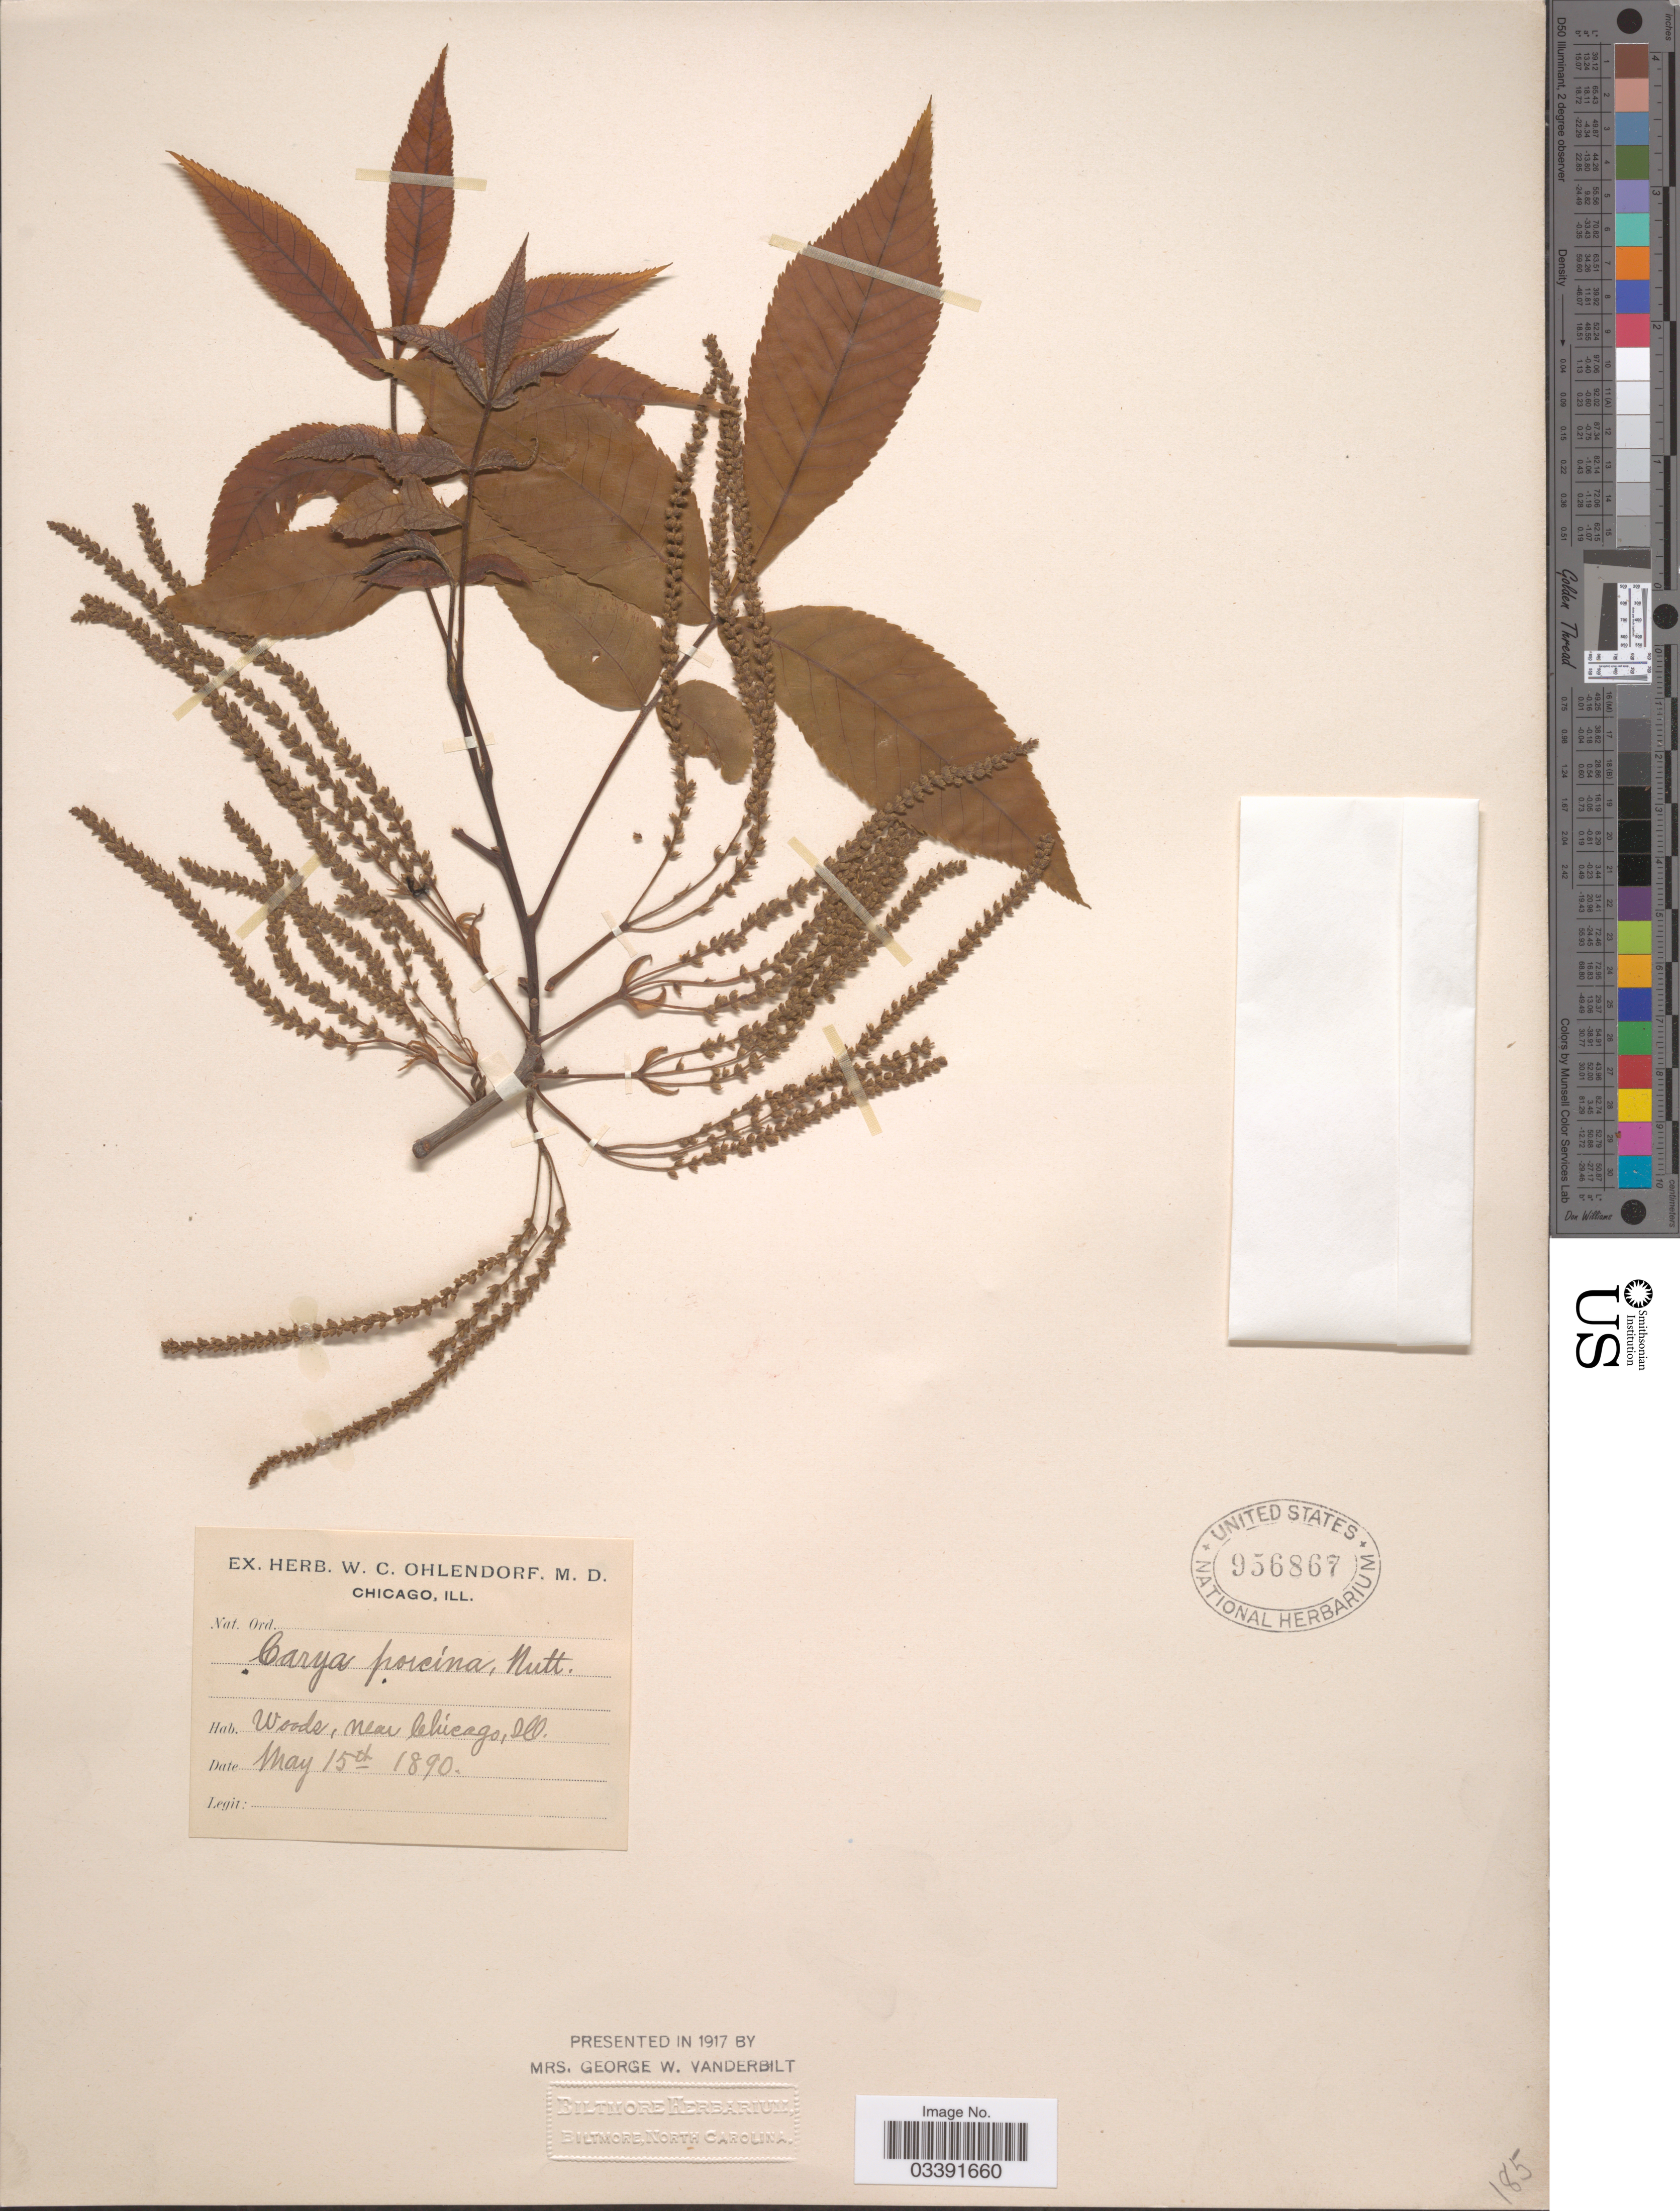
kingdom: Plantae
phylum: Tracheophyta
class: Magnoliopsida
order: Fagales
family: Juglandaceae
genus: Carya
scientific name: Carya glabra var. glabra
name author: (Mill.) Sweet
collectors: ex herb. W. C. Ohlendorf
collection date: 1890-05-15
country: United States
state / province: Illinois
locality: Woods, near Chicago.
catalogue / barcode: US 956867